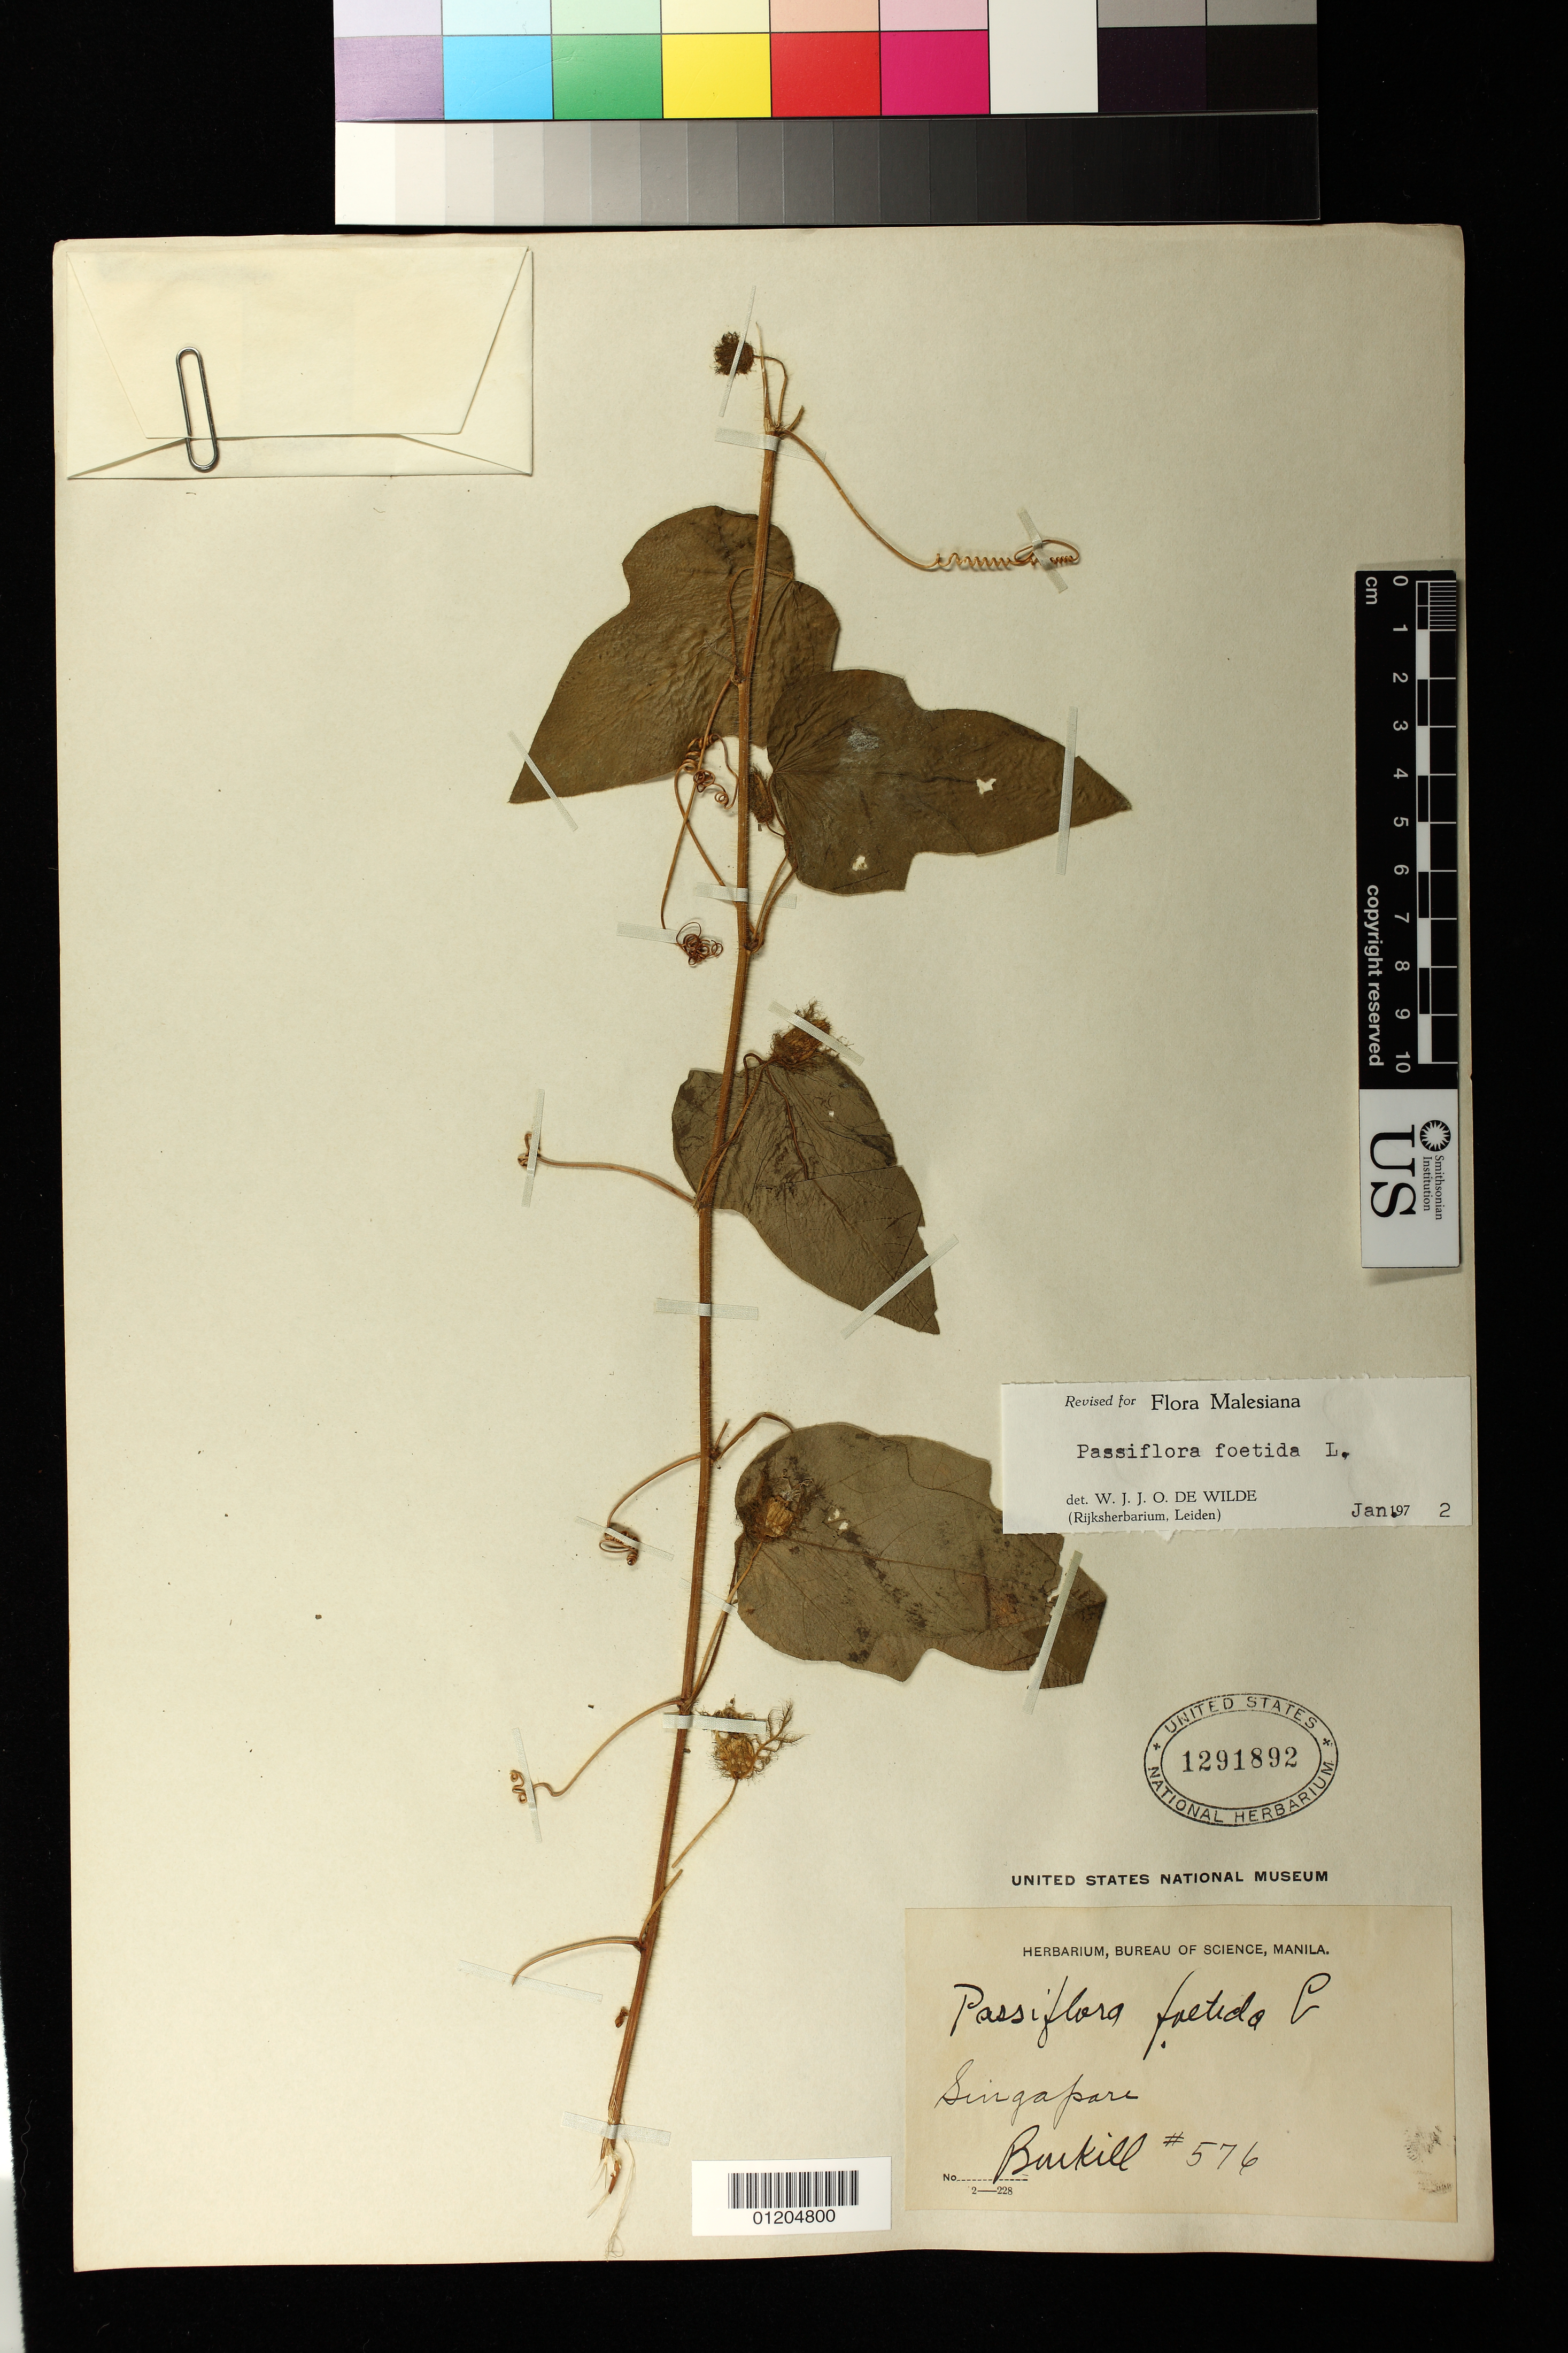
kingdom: Plantae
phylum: Tracheophyta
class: Magnoliopsida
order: Malpighiales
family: Passifloraceae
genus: Passiflora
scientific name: Passiflora foetida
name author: L.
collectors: Burkill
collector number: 576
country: Singapore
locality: Singapore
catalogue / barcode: US 1291892